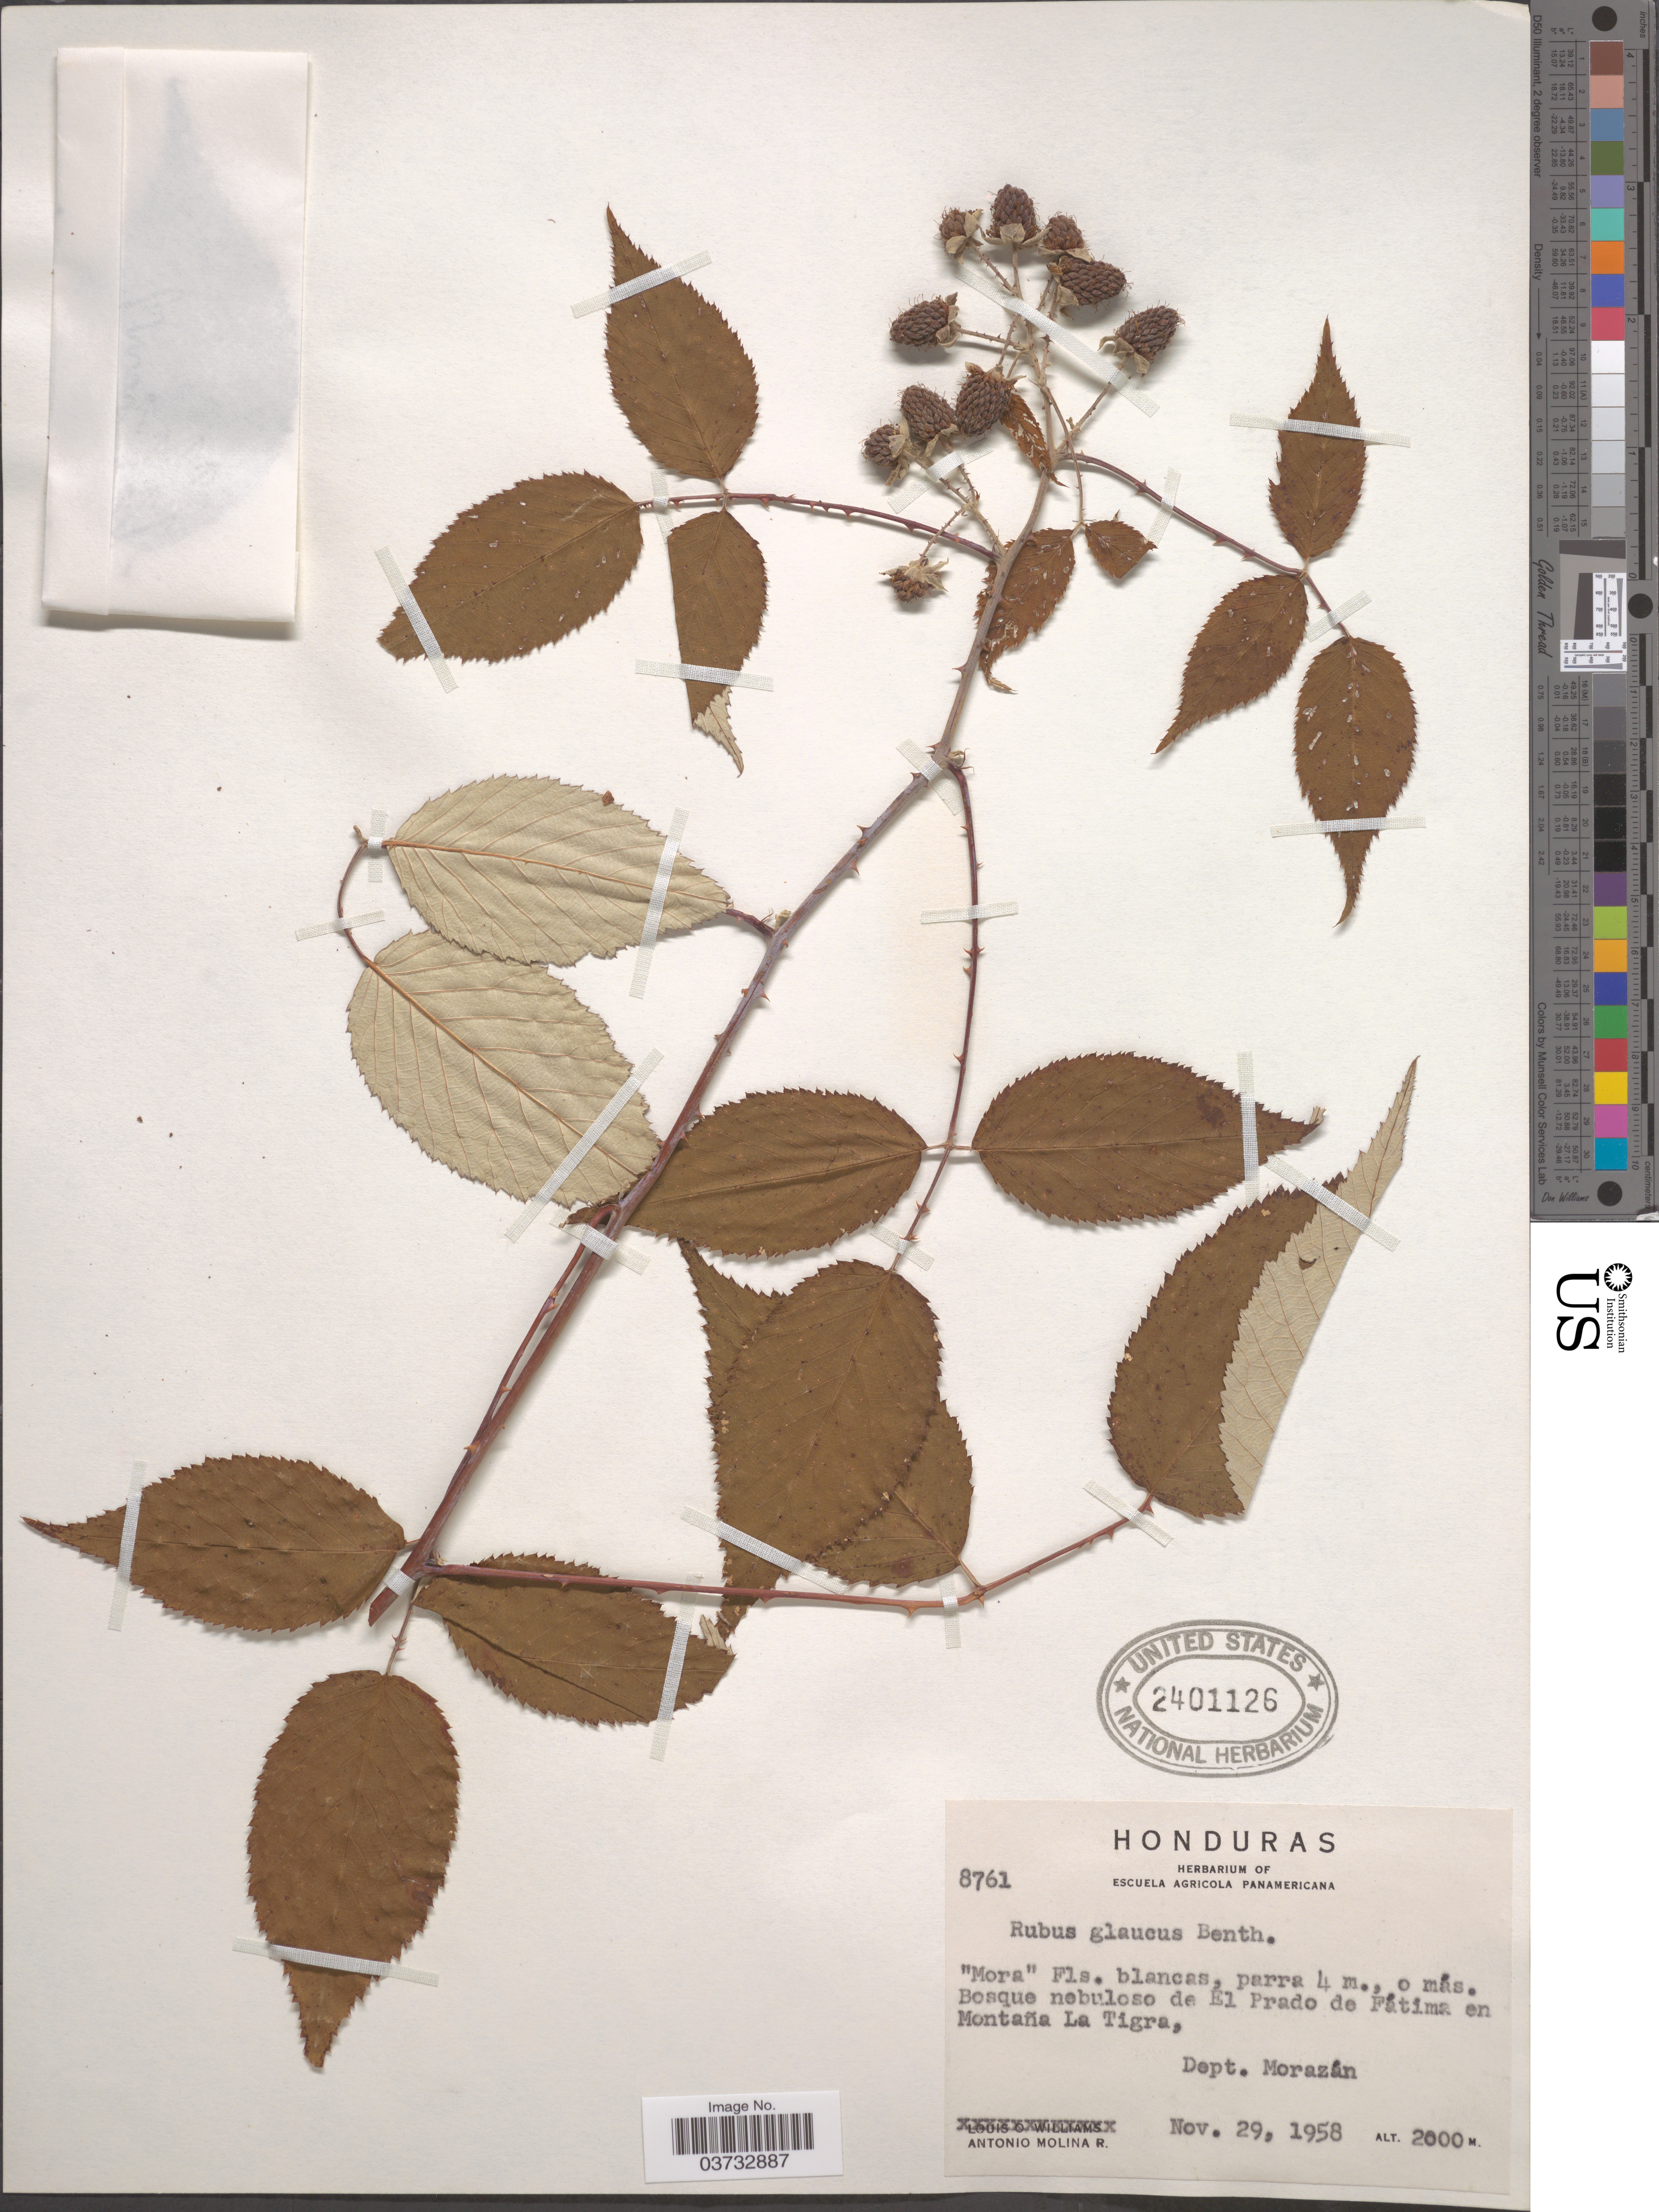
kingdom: Plantae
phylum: Tracheophyta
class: Magnoliopsida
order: Rosales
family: Rosaceae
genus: Rubus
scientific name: Rubus glaucus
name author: Benth.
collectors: A. Molina R.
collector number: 8761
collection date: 1958-11-29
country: Honduras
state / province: Fco. Morazán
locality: Bosque nebuloso de El Prado de Fátima en Montaña La Tigra, Dept. Morazán.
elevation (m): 2000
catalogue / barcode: US 2401126